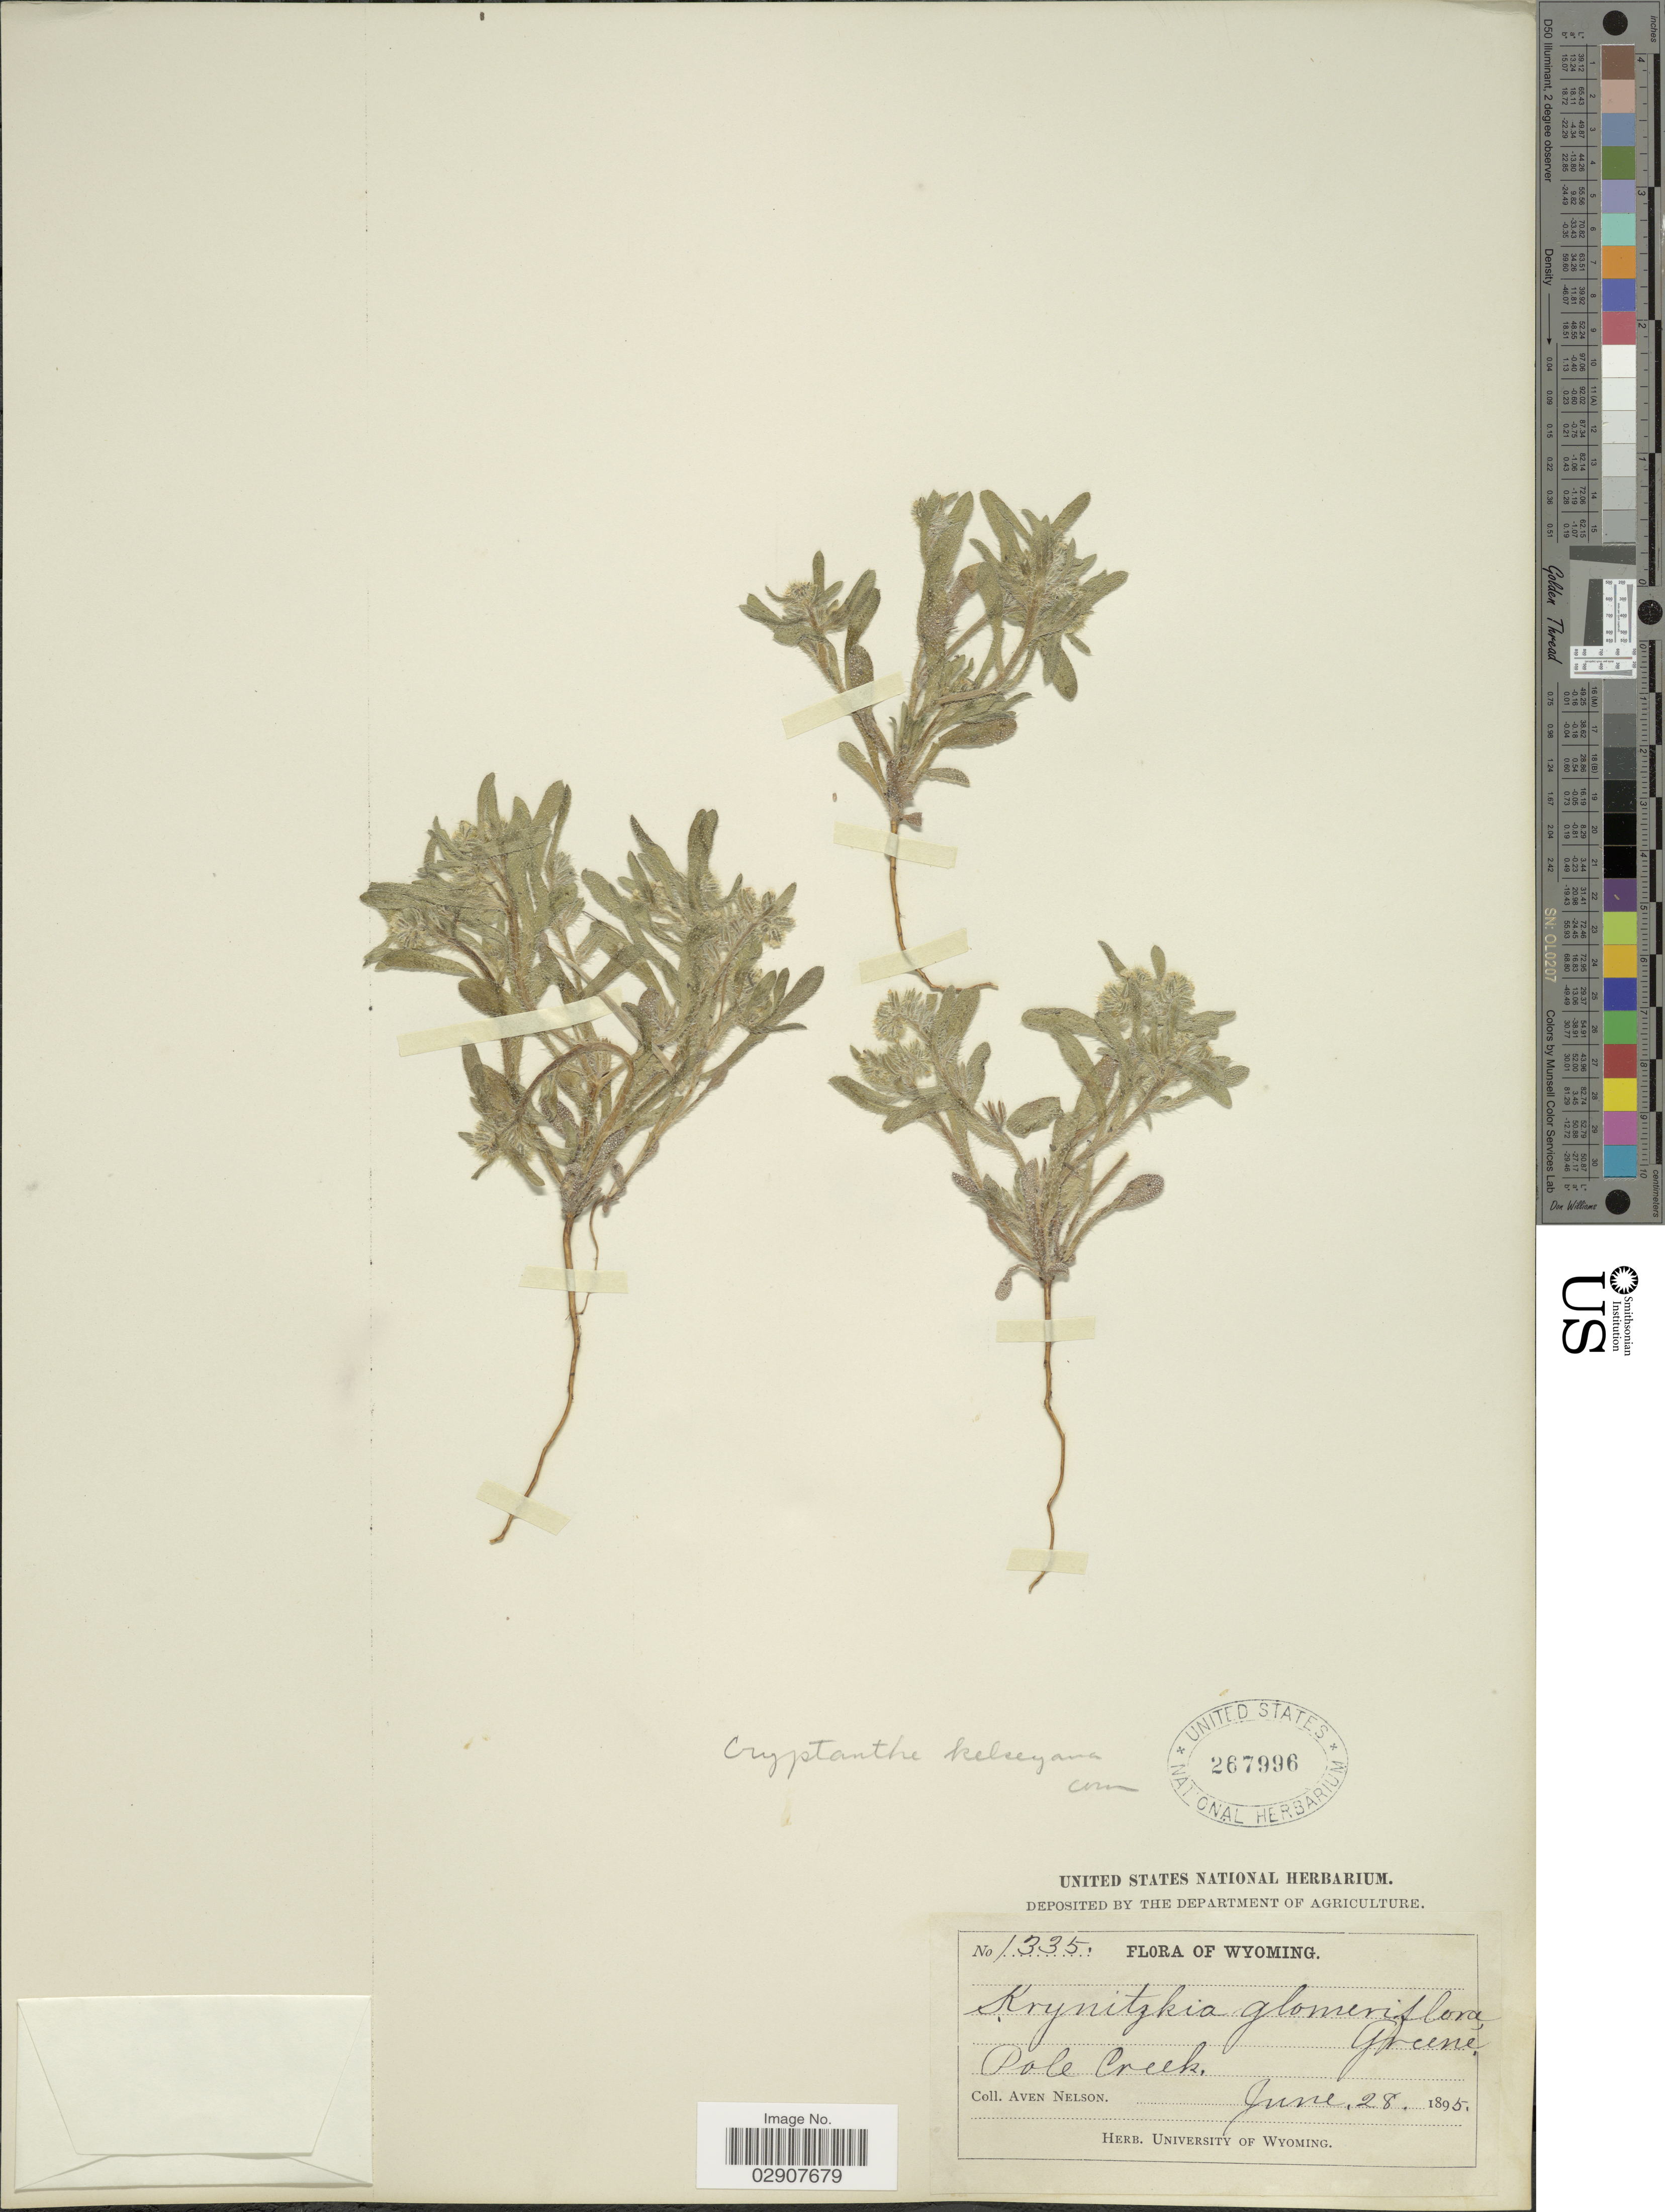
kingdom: Plantae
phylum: Tracheophyta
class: Magnoliopsida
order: Boraginales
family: Boraginaceae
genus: Cryptantha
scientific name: Cryptantha kelseyana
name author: S.W. Greene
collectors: A. Nelson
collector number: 1335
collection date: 1895-06-28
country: United States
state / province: Wyoming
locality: Pole Creek.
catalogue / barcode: US 267996